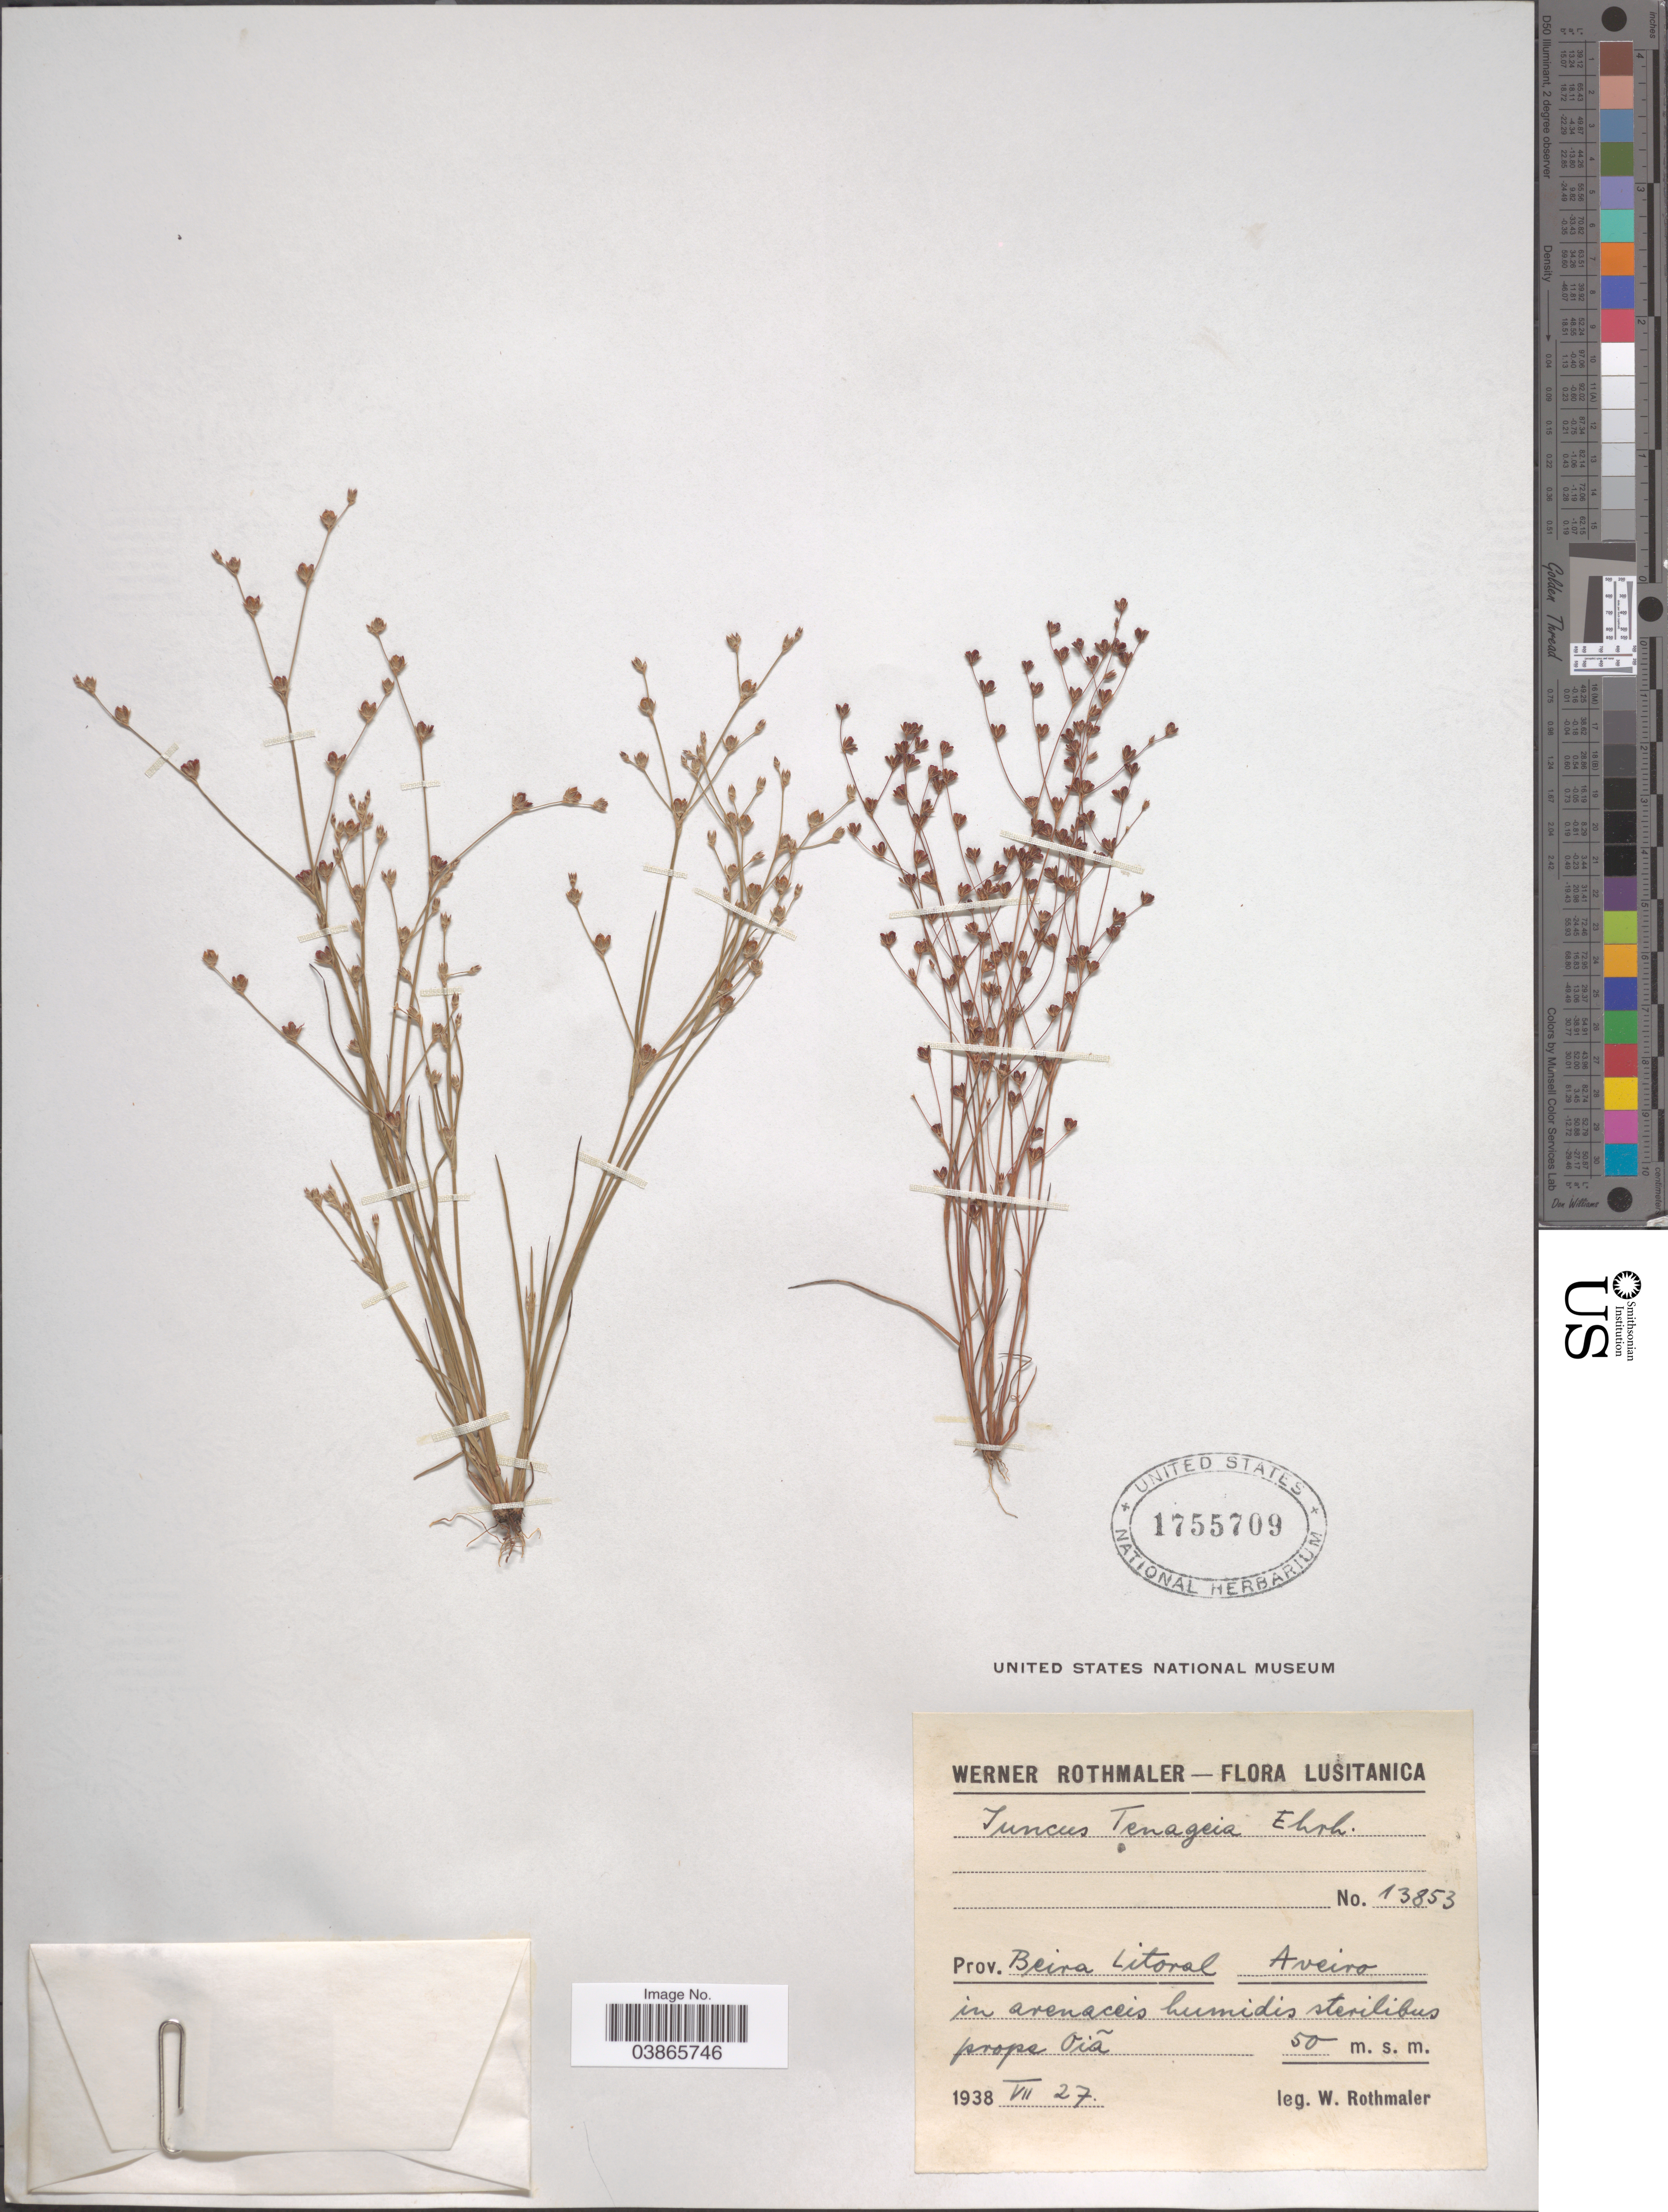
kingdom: Plantae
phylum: Tracheophyta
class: Liliopsida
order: Poales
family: Juncaceae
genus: Juncus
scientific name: Juncus tenageia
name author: Ehrh. ex L. f.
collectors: W. Rothmaler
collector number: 13853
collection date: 1938-07-27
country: Portugal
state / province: Aveiro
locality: Lusitanica. Prov. Beira Litoral. Prope Oiã [interpreted].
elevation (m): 50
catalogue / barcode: US 1755709